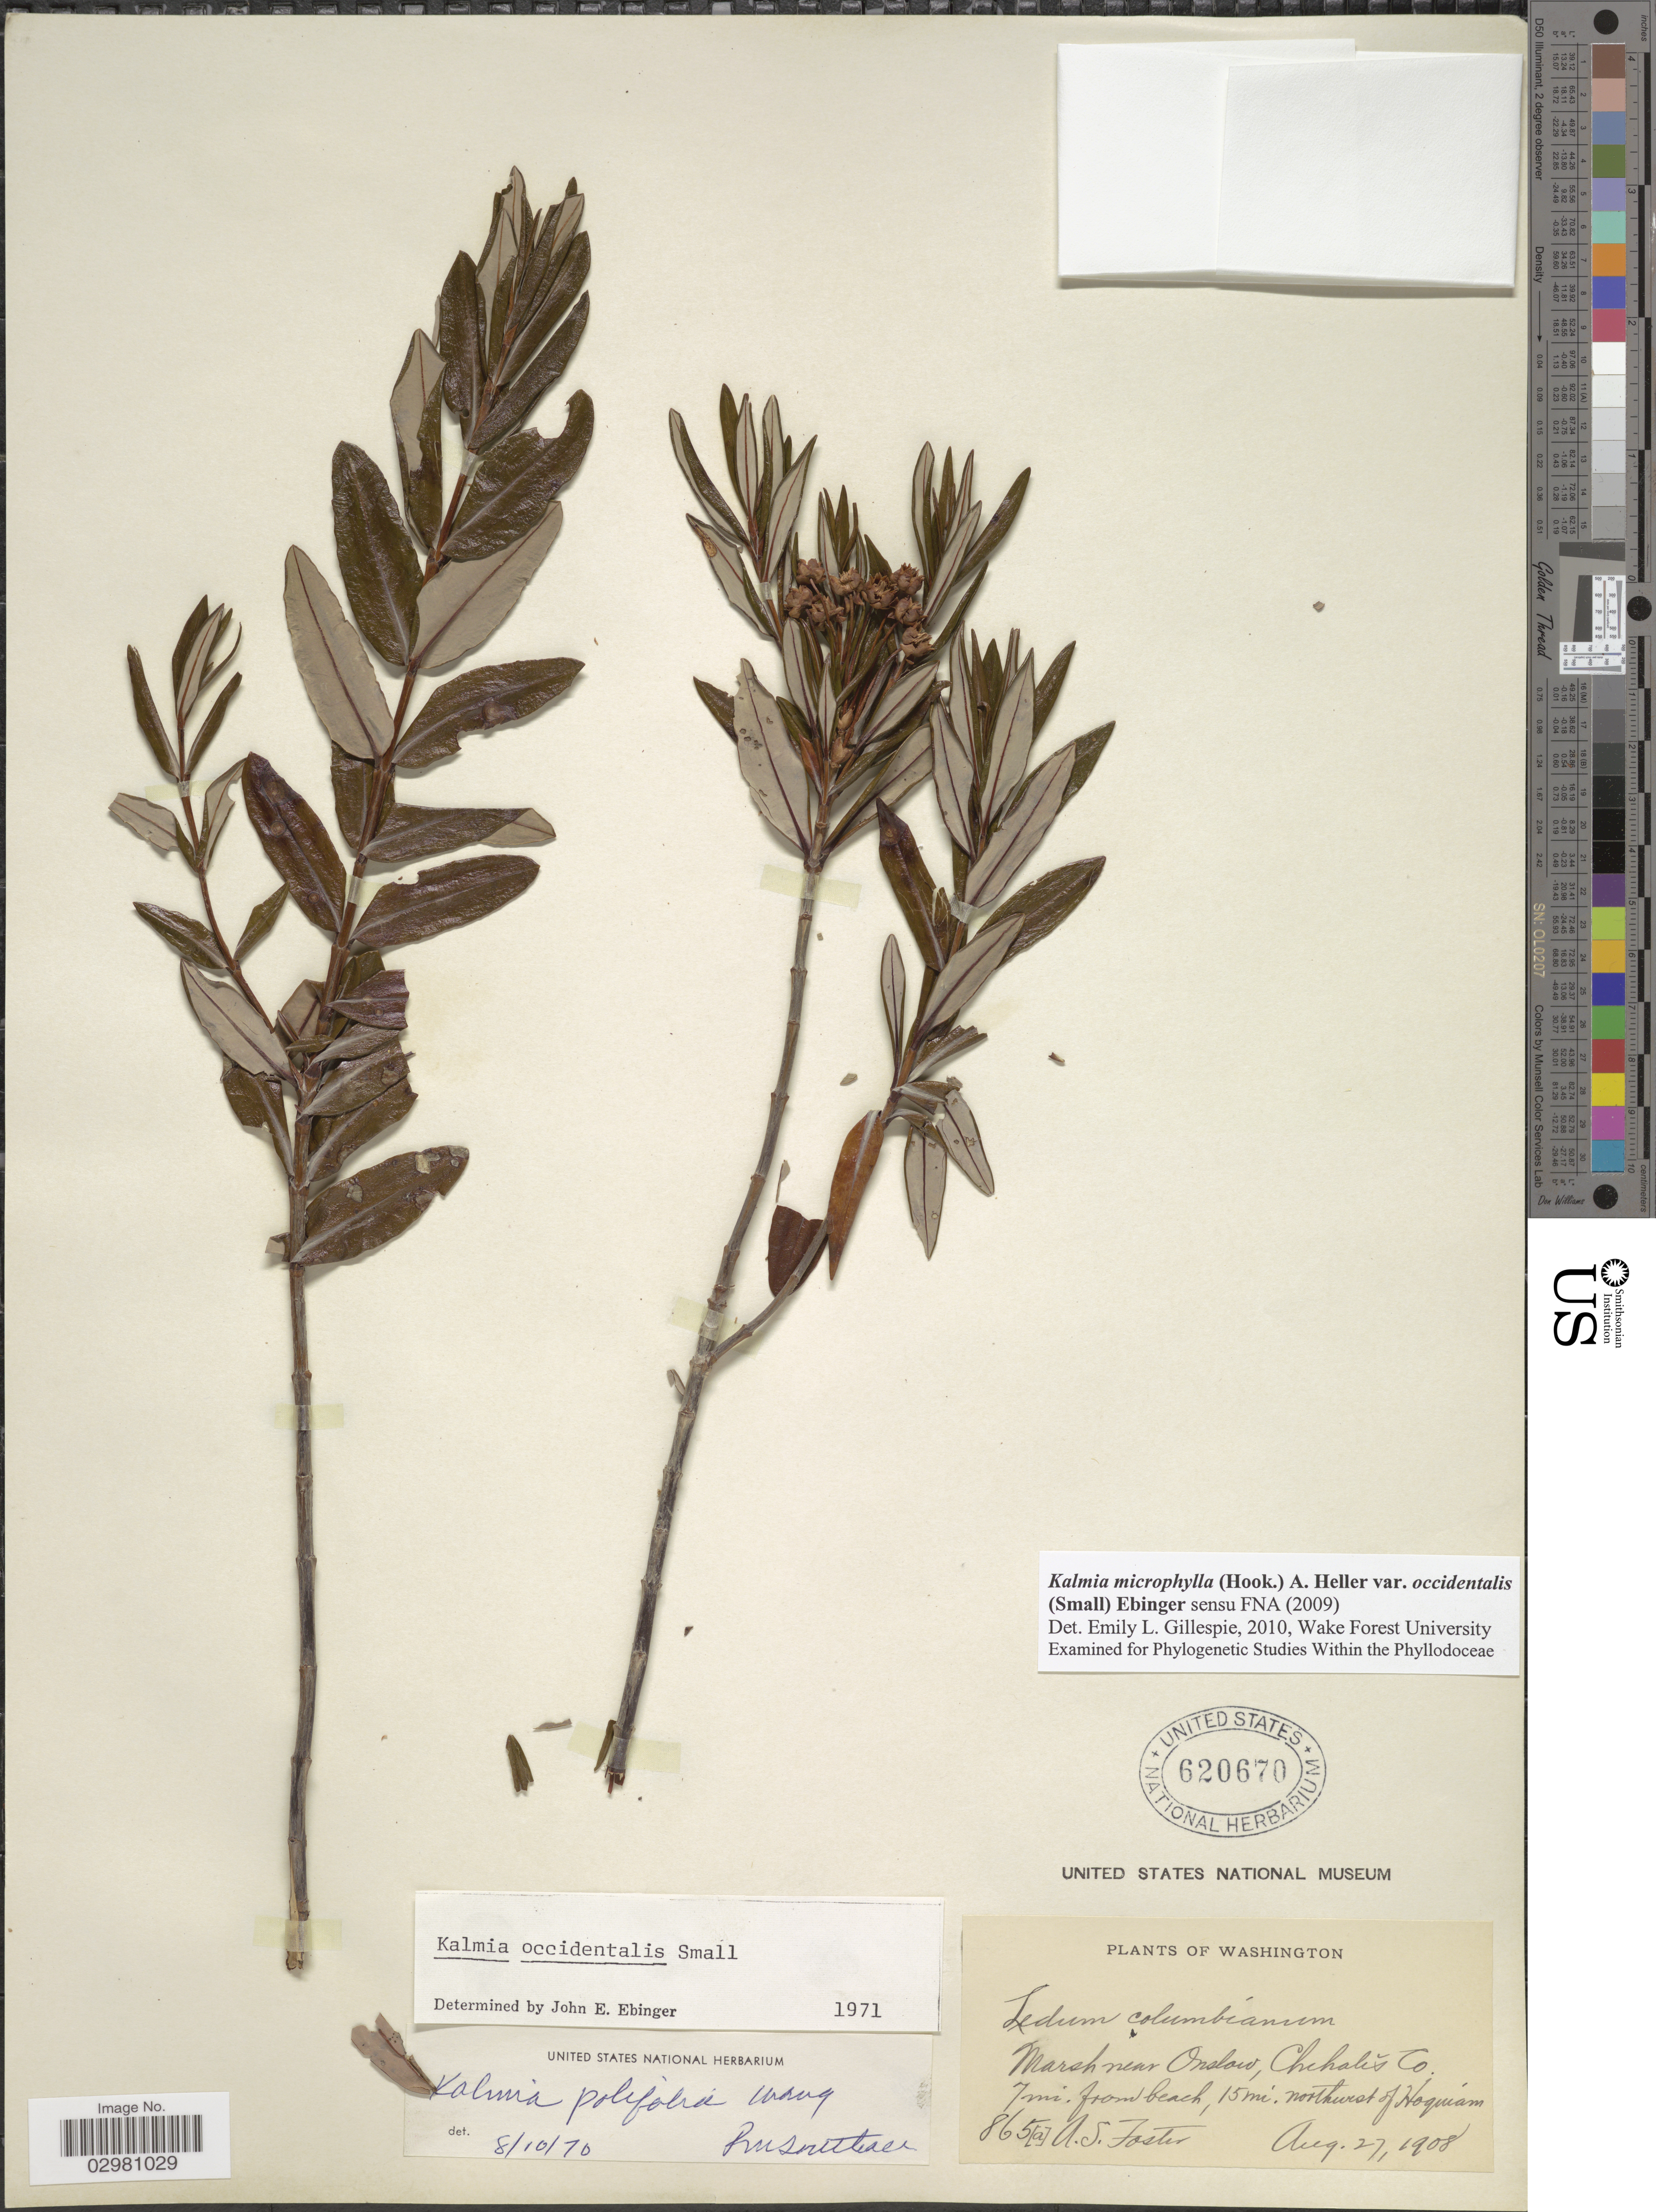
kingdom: Plantae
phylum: Tracheophyta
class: Magnoliopsida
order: Ericales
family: Ericaceae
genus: Kalmia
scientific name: Kalmia microphylla var. occidentalis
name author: (Small) Ebinger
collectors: A. S. Foster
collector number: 865[a]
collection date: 1908-08-27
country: United States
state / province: Washington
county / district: Grays Harbor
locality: Marsh near Onslow, Chehalis Co. 7 mi. from beach, 15 mi. northwest of Hoquiam.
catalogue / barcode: US 620670